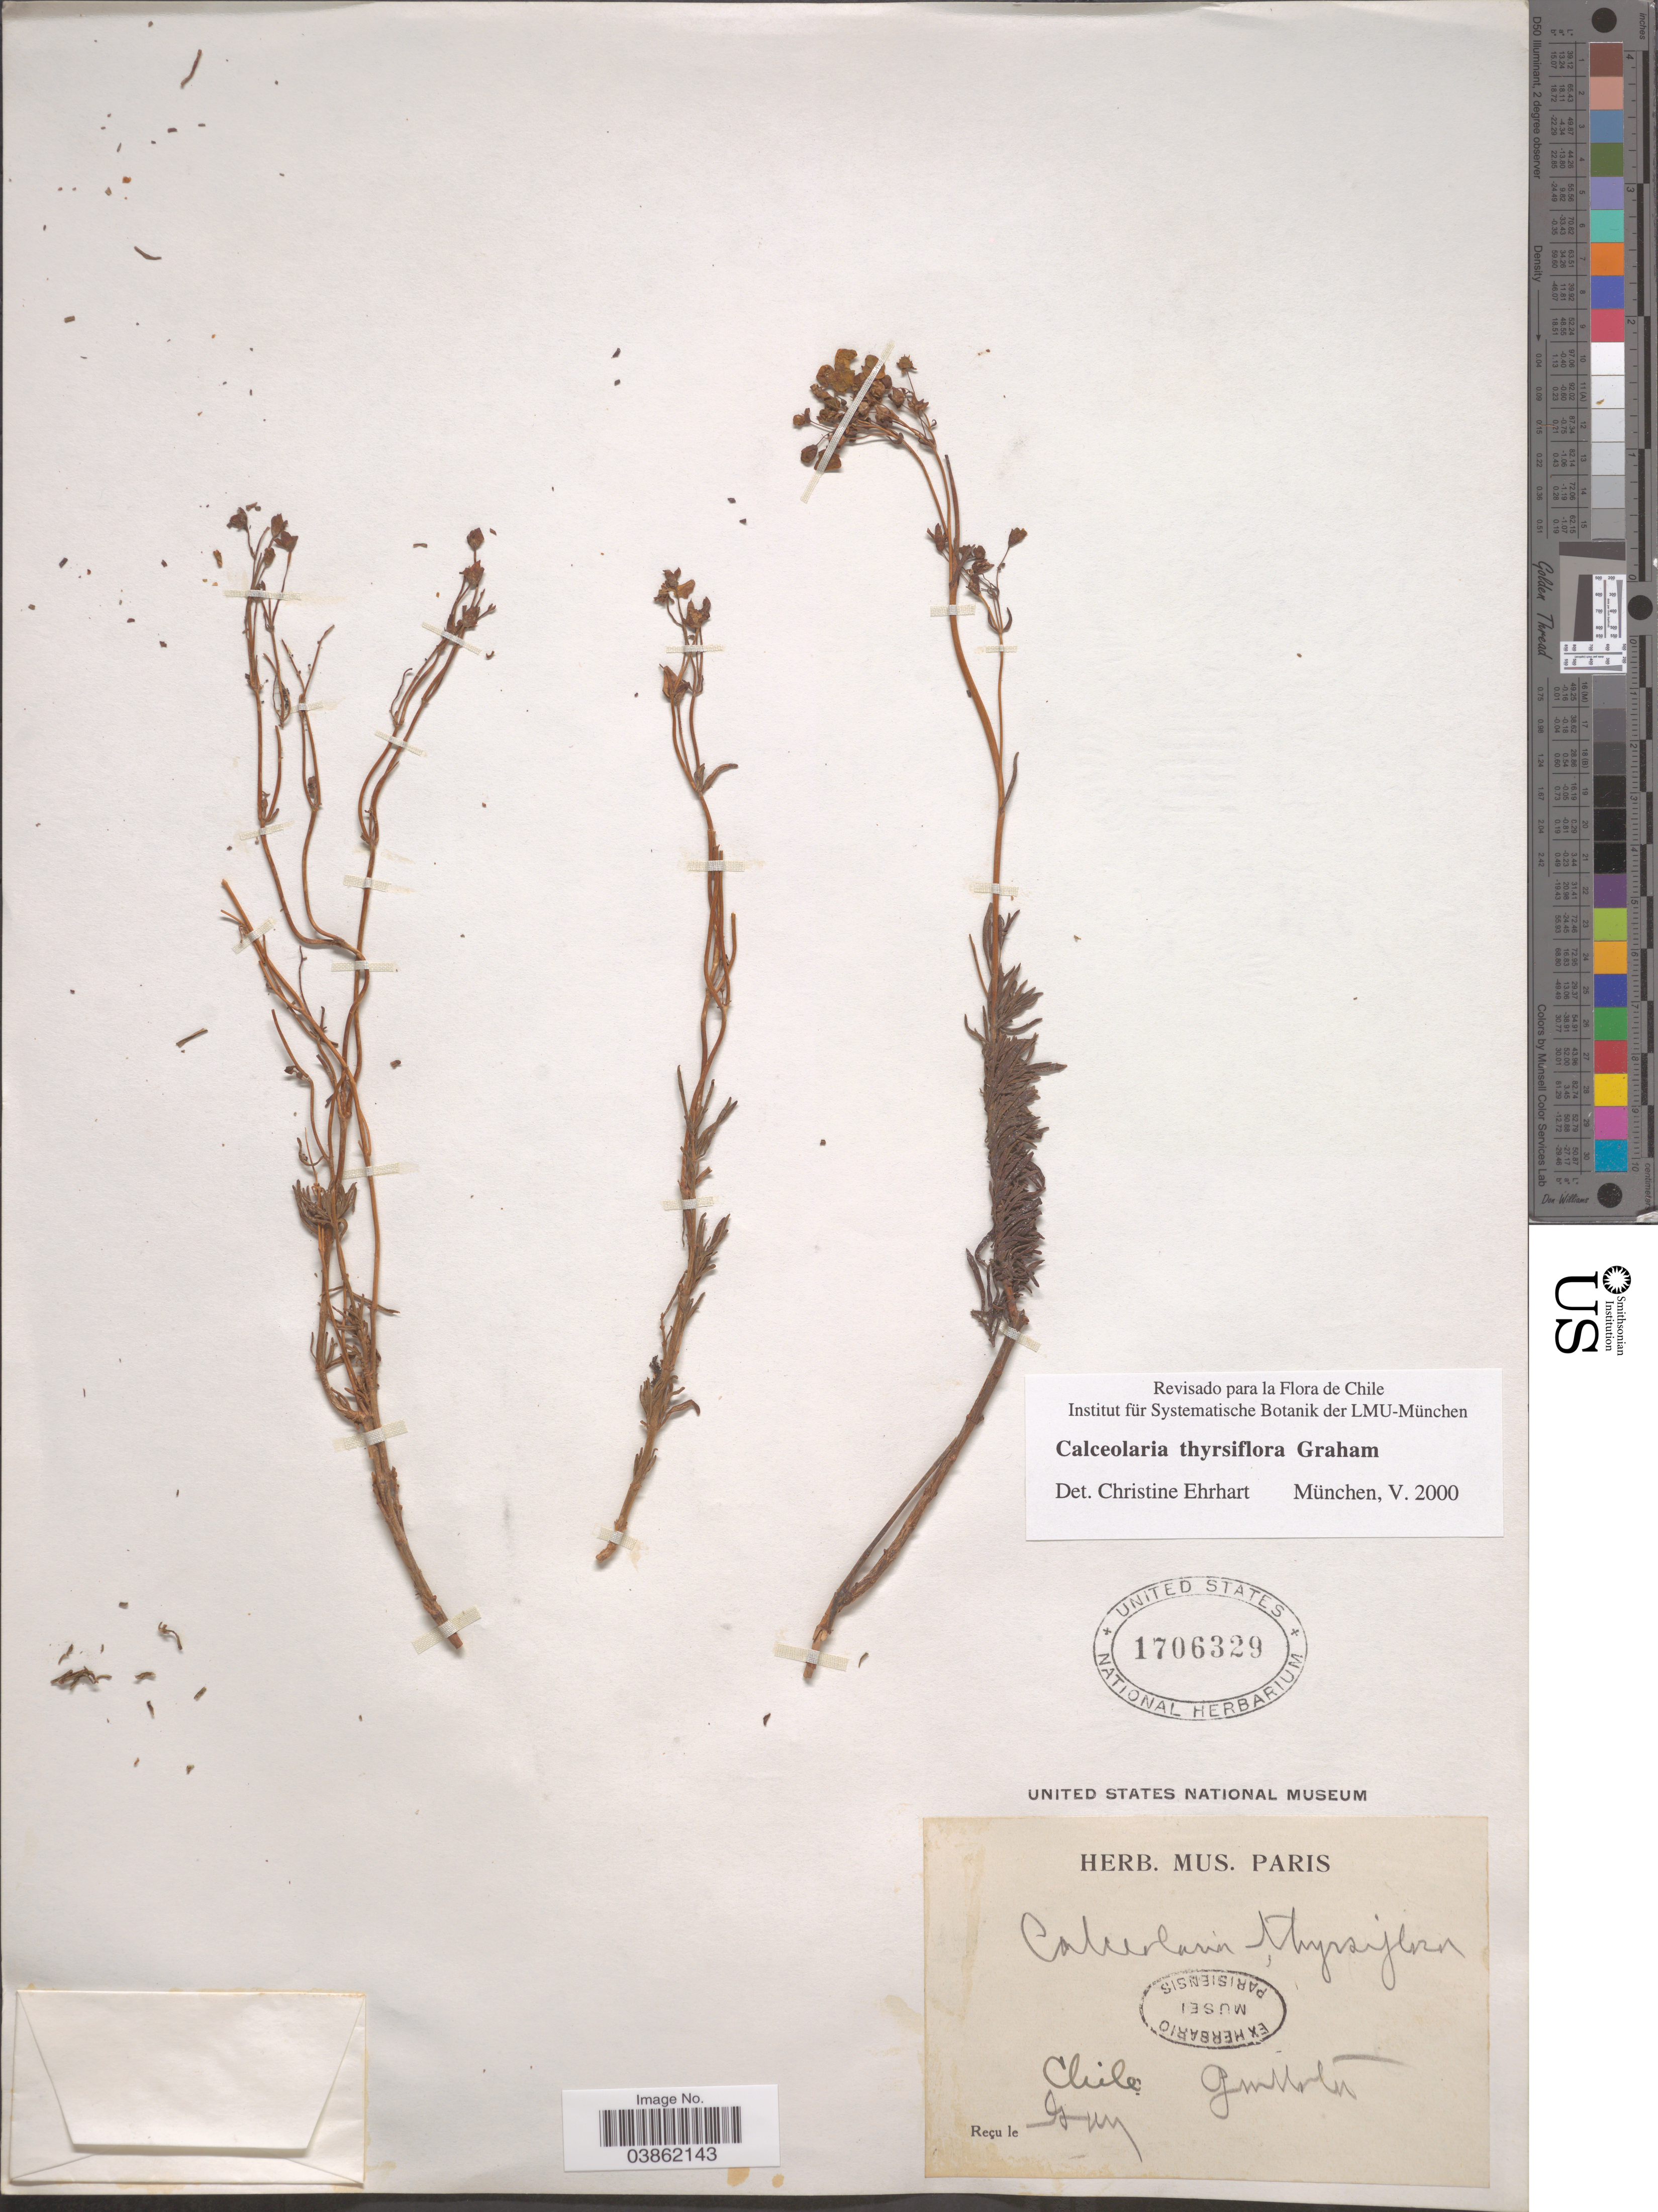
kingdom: Plantae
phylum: Tracheophyta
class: Magnoliopsida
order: Lamiales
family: Calceolariaceae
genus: Calceolaria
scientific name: Calceolaria thyrsiflora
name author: Graham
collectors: Guy, --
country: Chile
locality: Guallatiri [interpreted]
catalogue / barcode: US 1706329